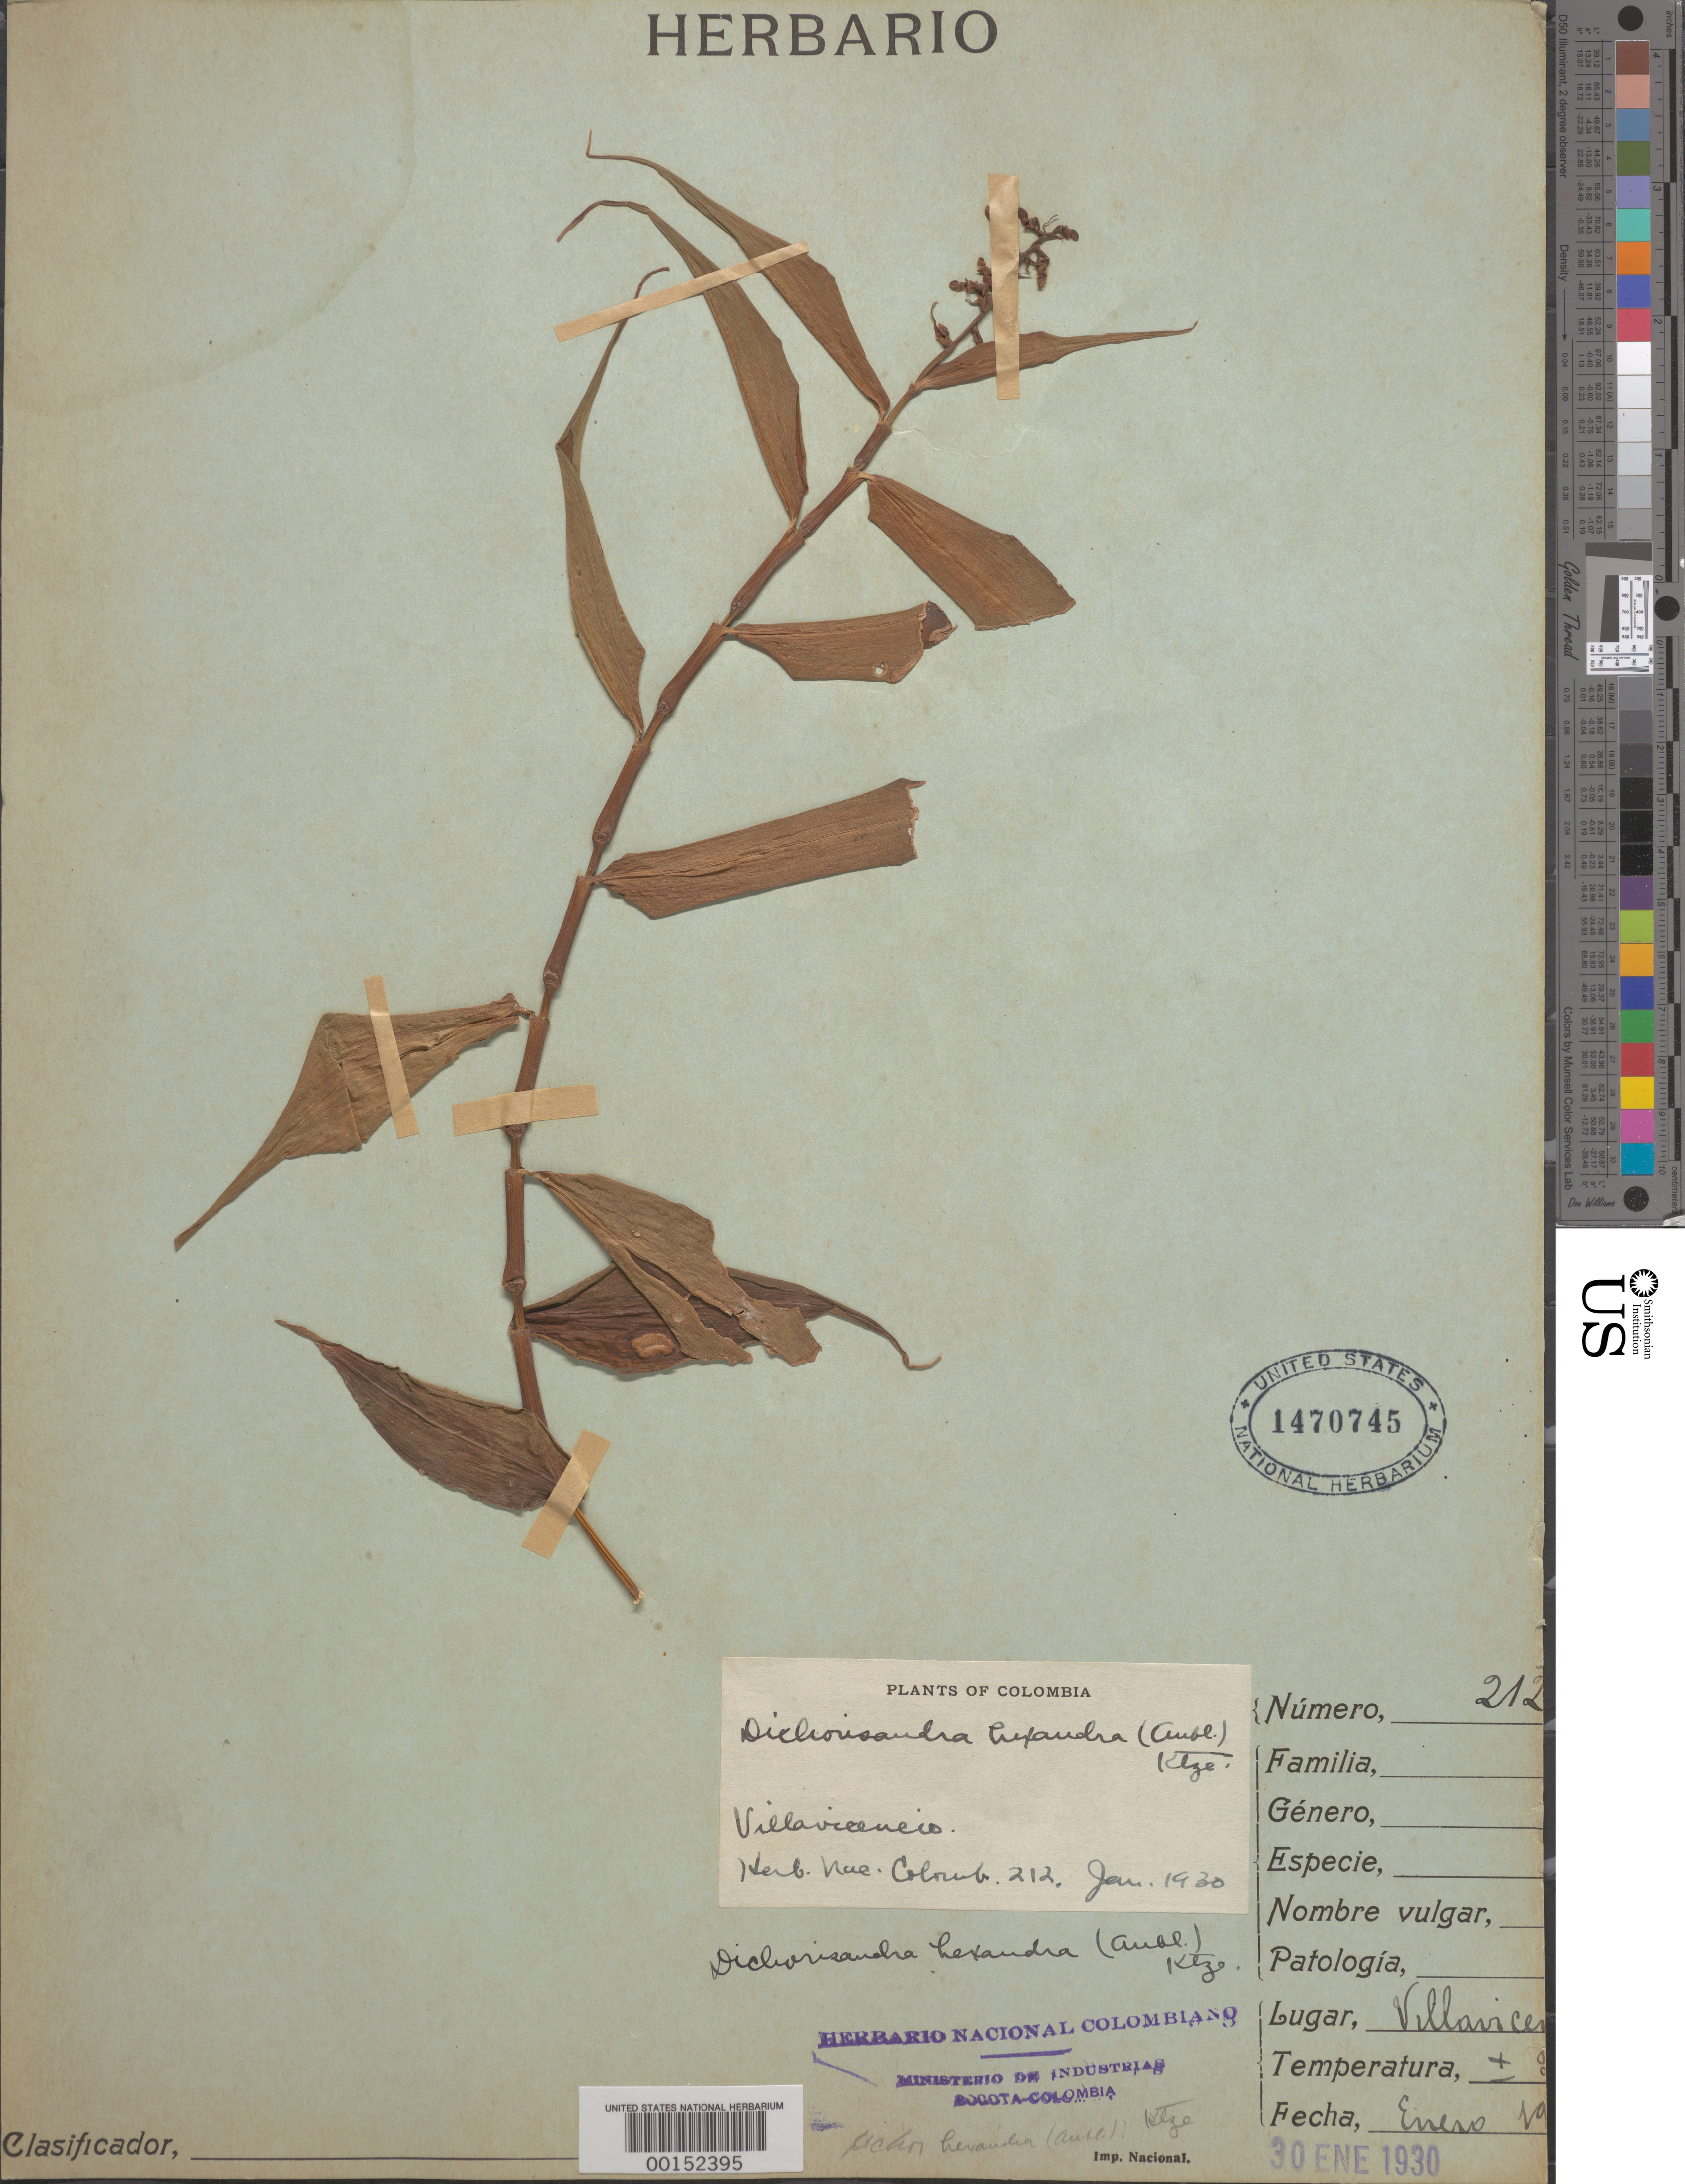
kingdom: Plantae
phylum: Tracheophyta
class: Liliopsida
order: Commelinales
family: Commelinaceae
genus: Dichorisandra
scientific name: Dichorisandra hexandra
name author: (Aubl.) Standl.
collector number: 212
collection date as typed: Jan 1930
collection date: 1930-01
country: Colombia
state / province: Meta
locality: Villa Vicencia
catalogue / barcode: US 1470745